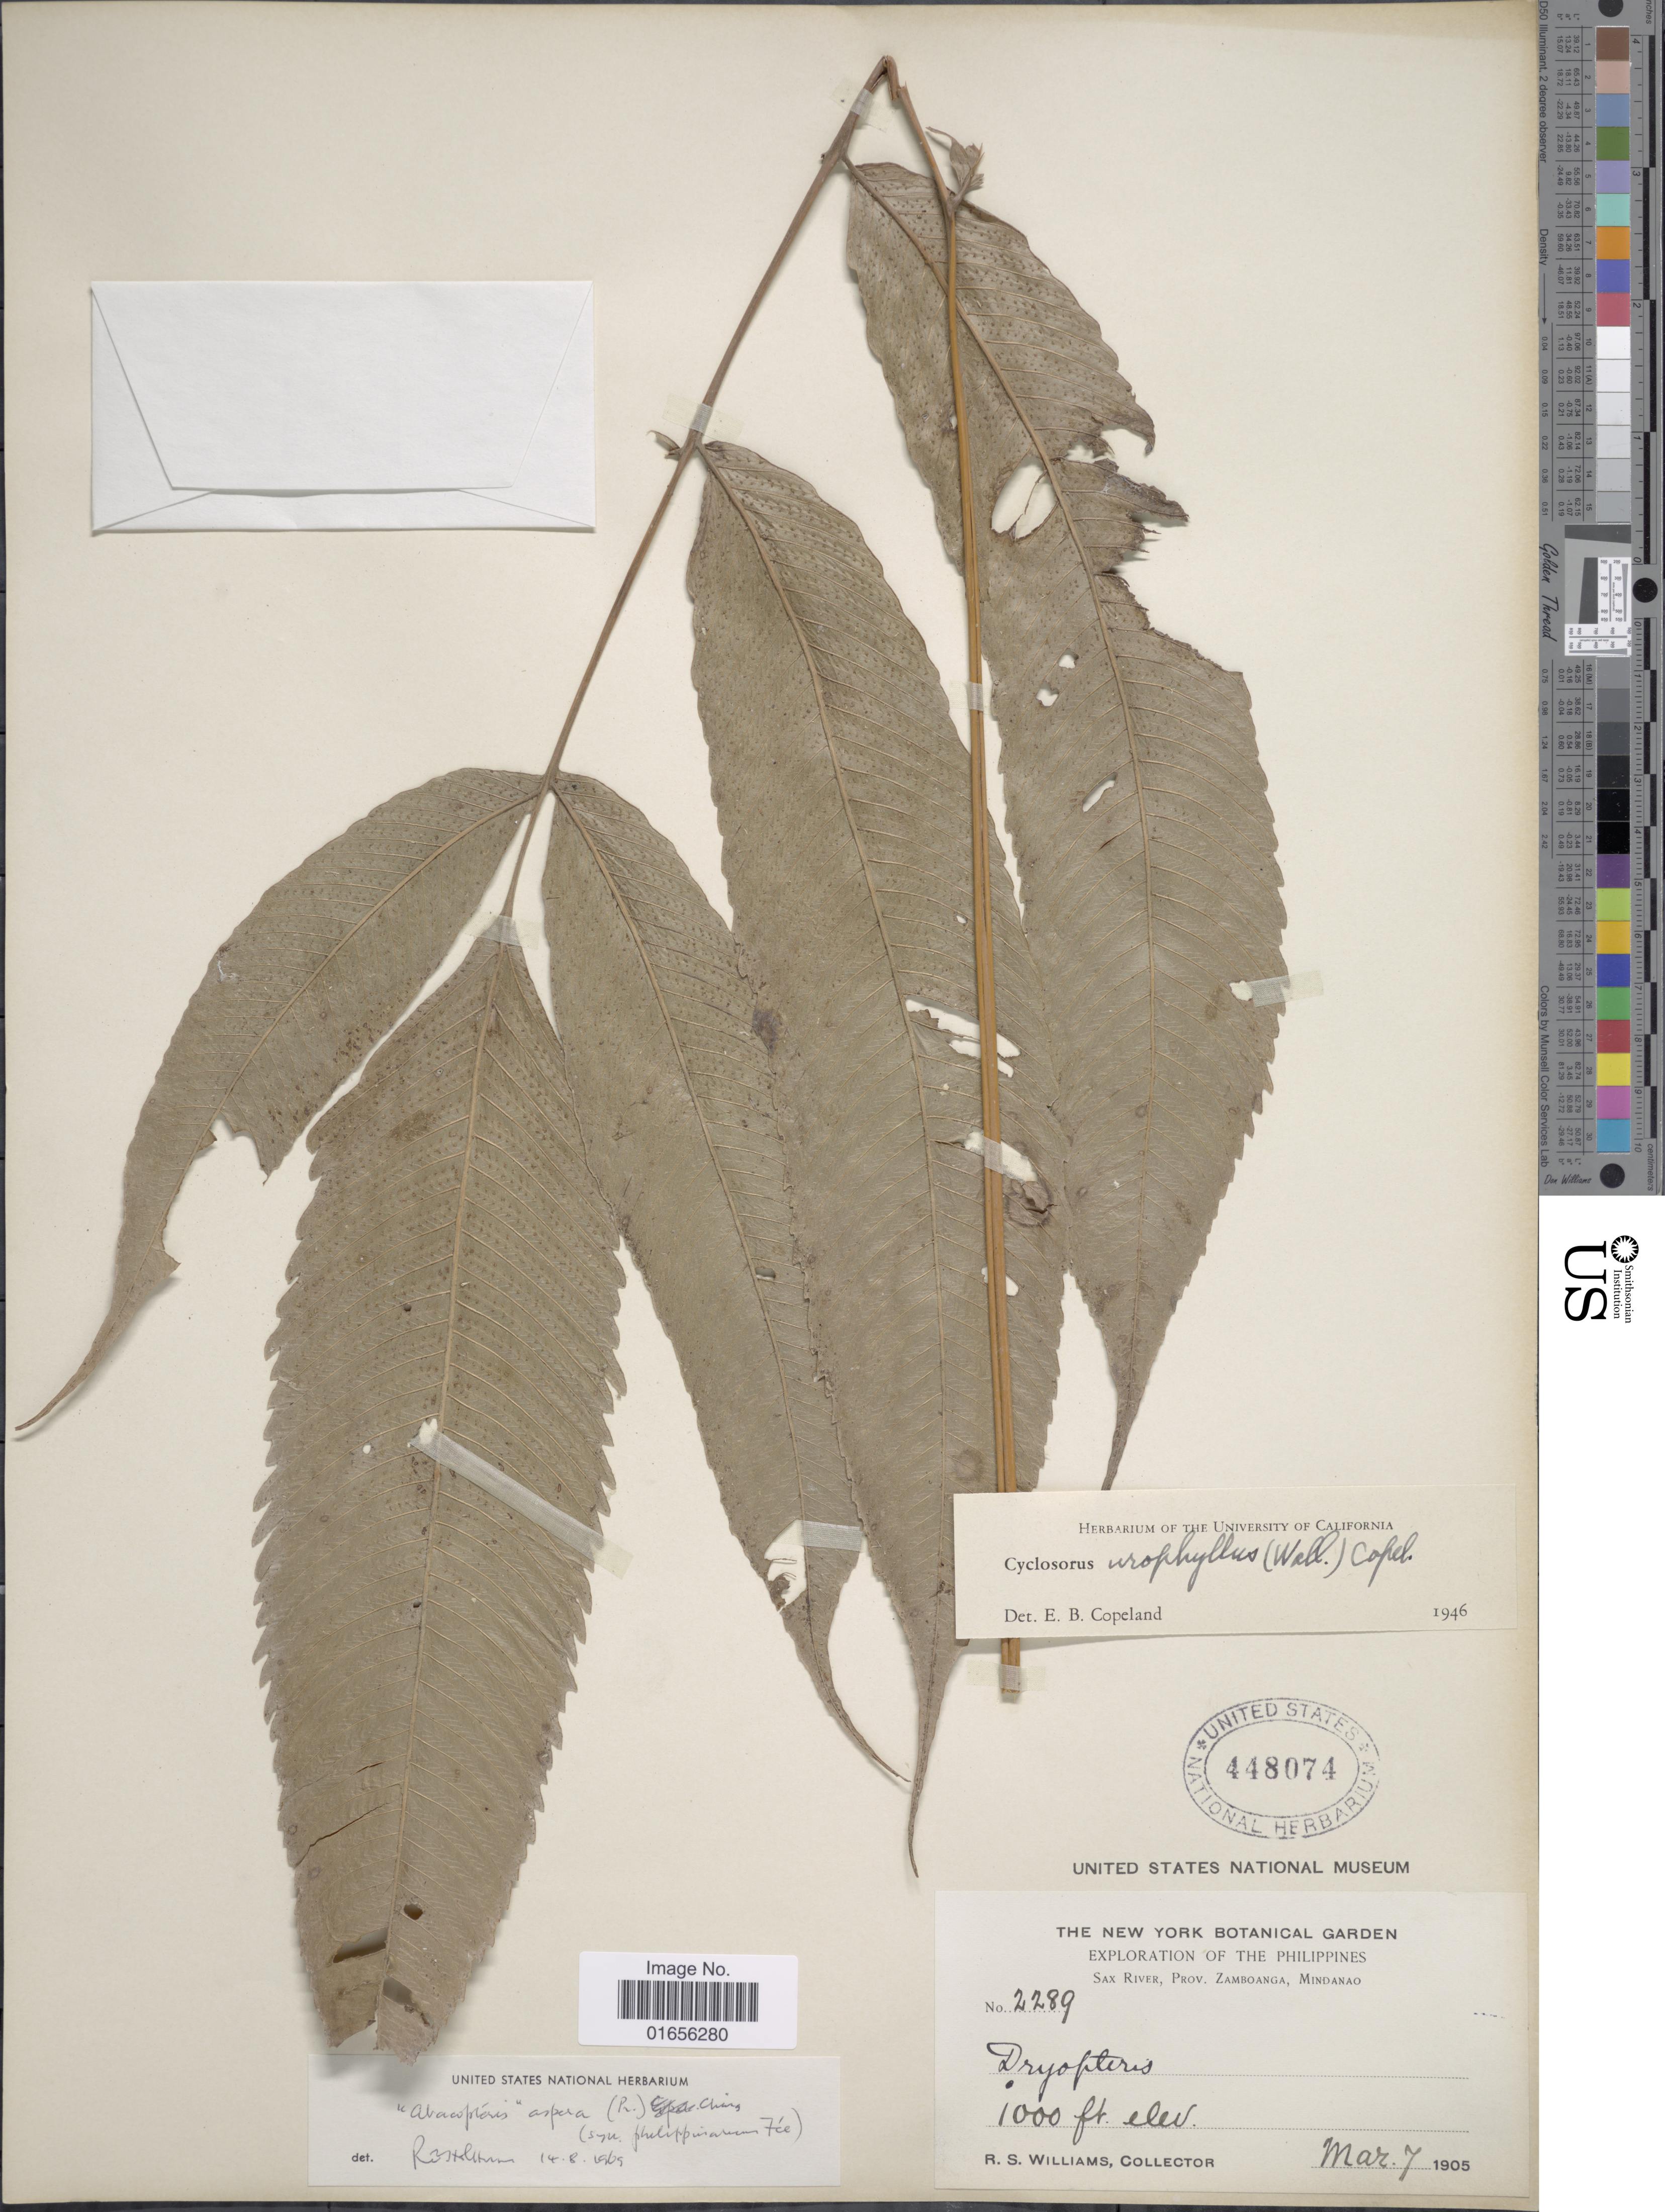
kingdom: Plantae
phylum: Tracheophyta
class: Polypodiopsida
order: Polypodiales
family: Thelypteridaceae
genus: Pronephrium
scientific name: Pronephrium philippinarum comb. ined.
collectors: R. S. Williams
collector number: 2289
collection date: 1905-03-07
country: Philippines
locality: The Phlippines, Sax River, Prov. Zamboanga, Mindanao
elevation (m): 305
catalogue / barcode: US 448074